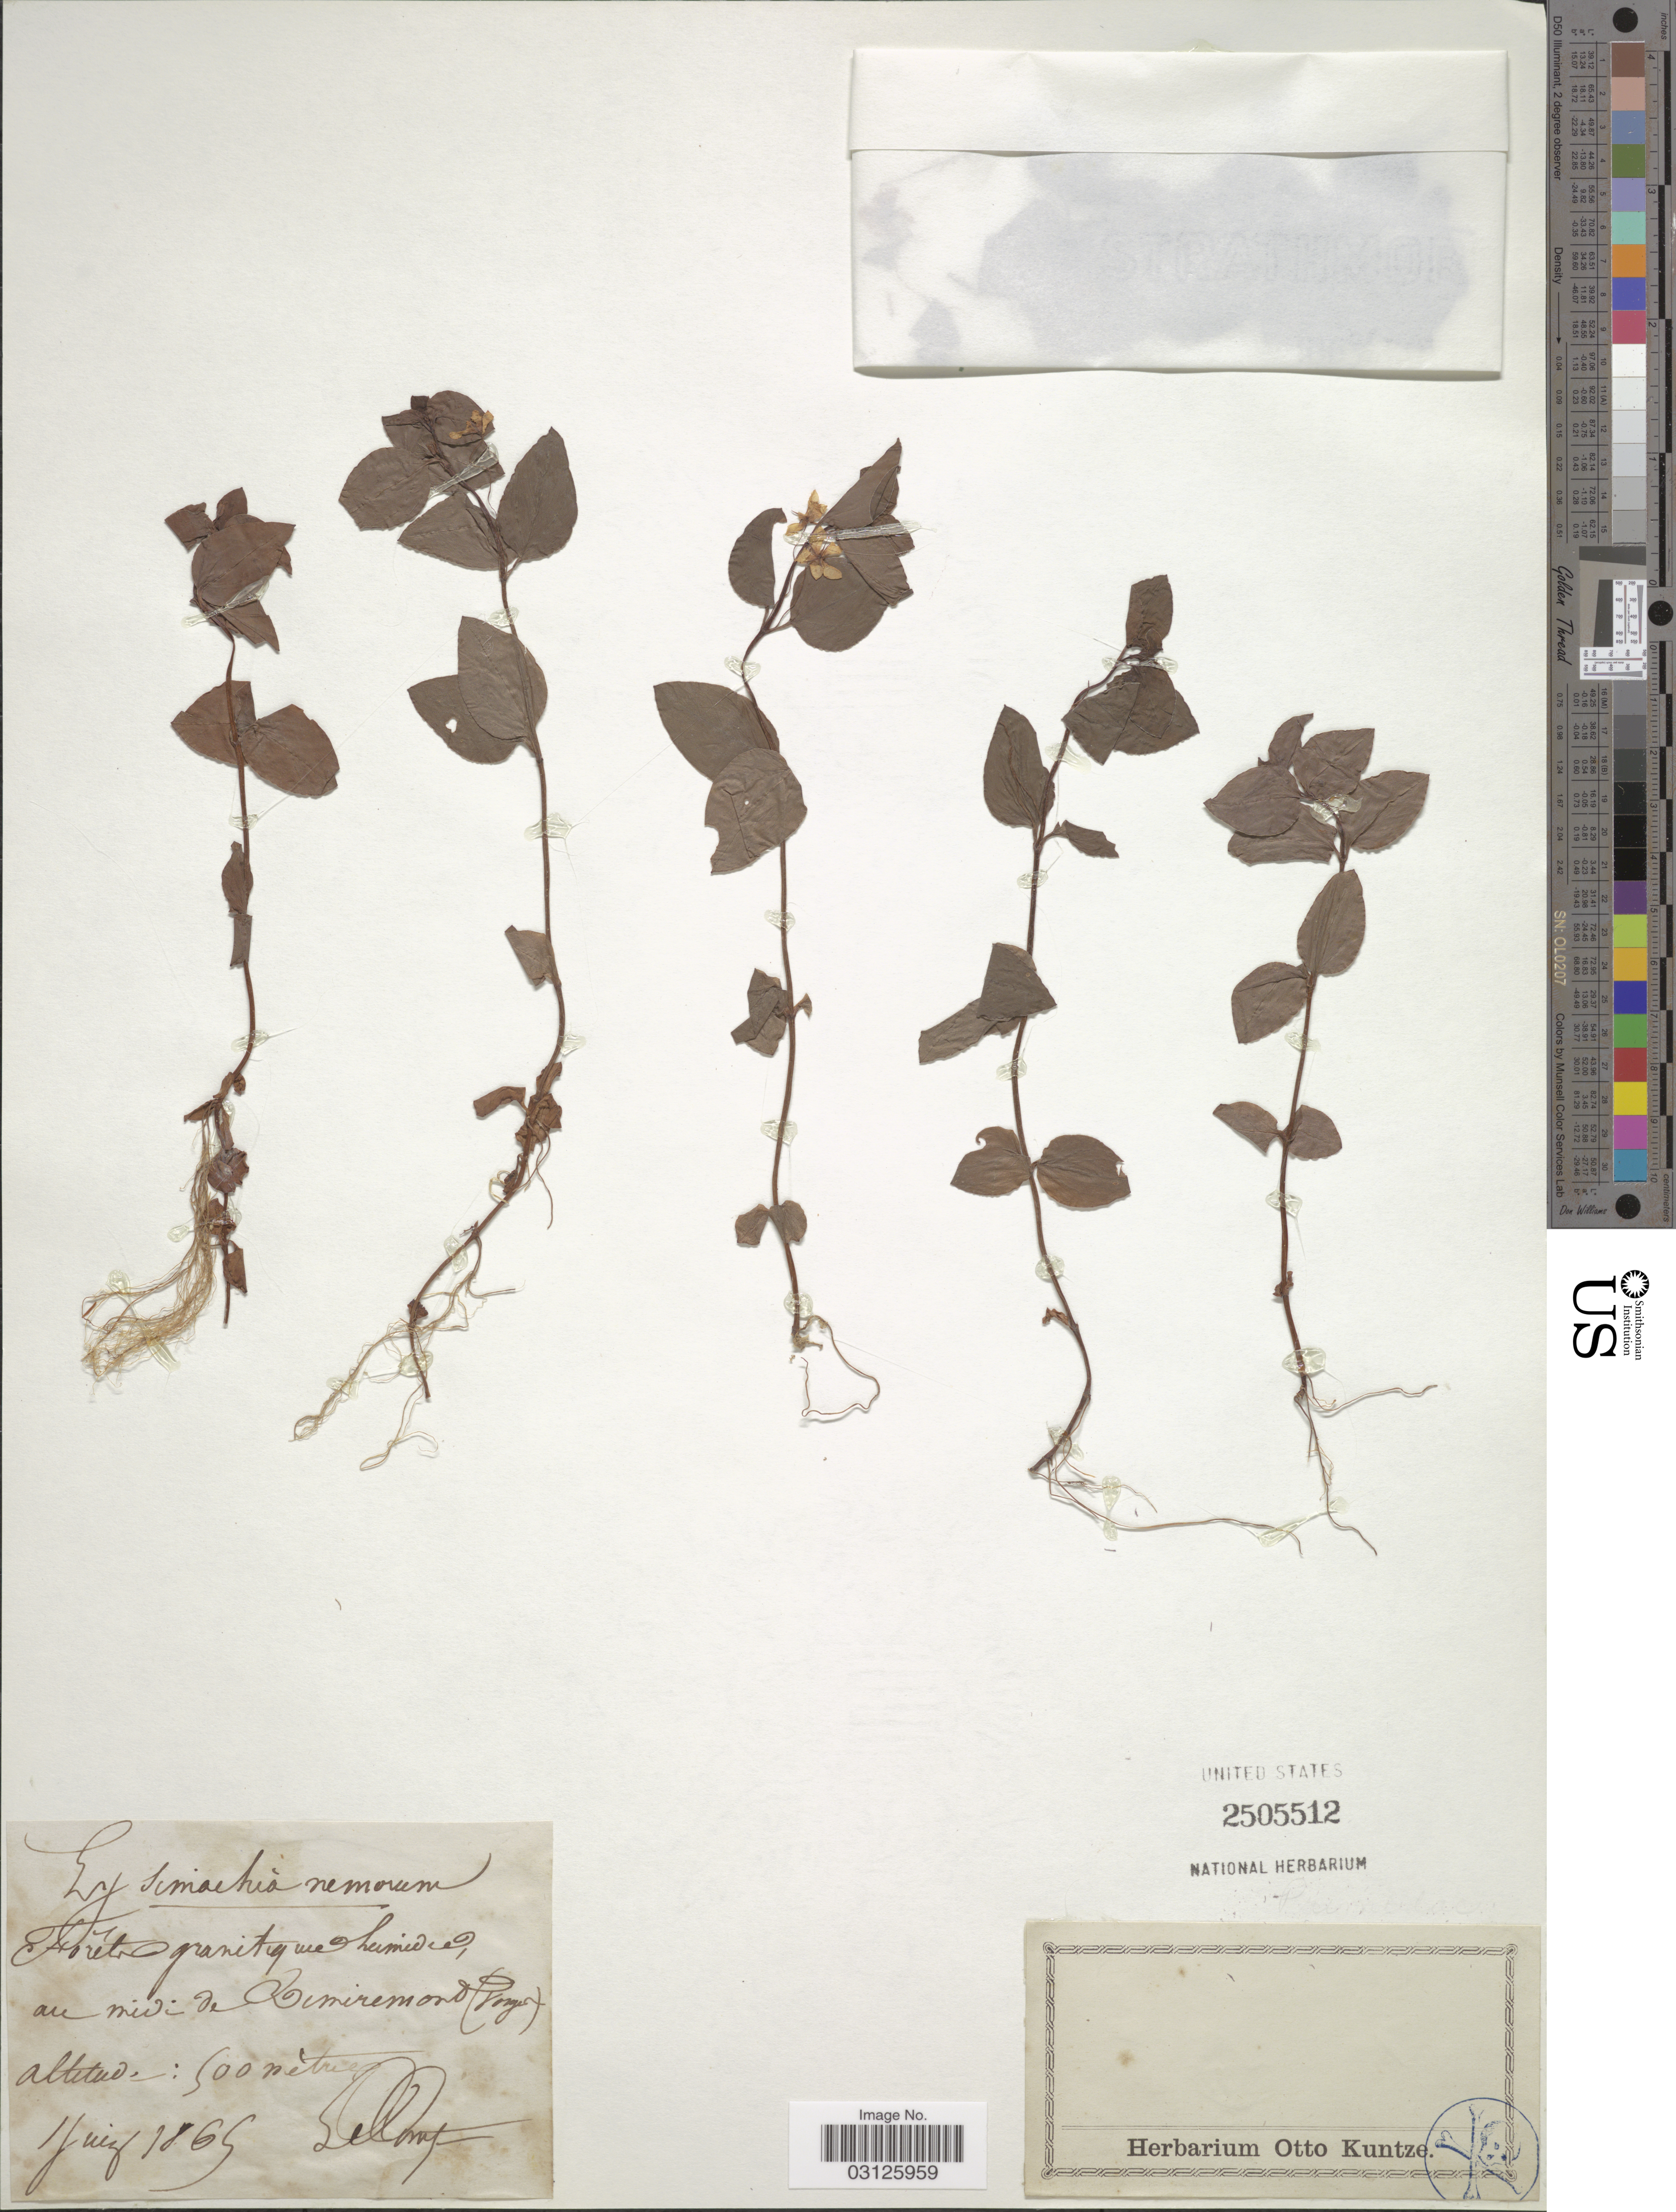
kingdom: Plantae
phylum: Tracheophyta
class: Magnoliopsida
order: Ericales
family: Primulaceae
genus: Lysimachia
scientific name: Lysimachia nemorum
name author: L.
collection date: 1865-06-01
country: France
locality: Au midi de Remiremont (Vosges).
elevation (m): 500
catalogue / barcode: US 2505512